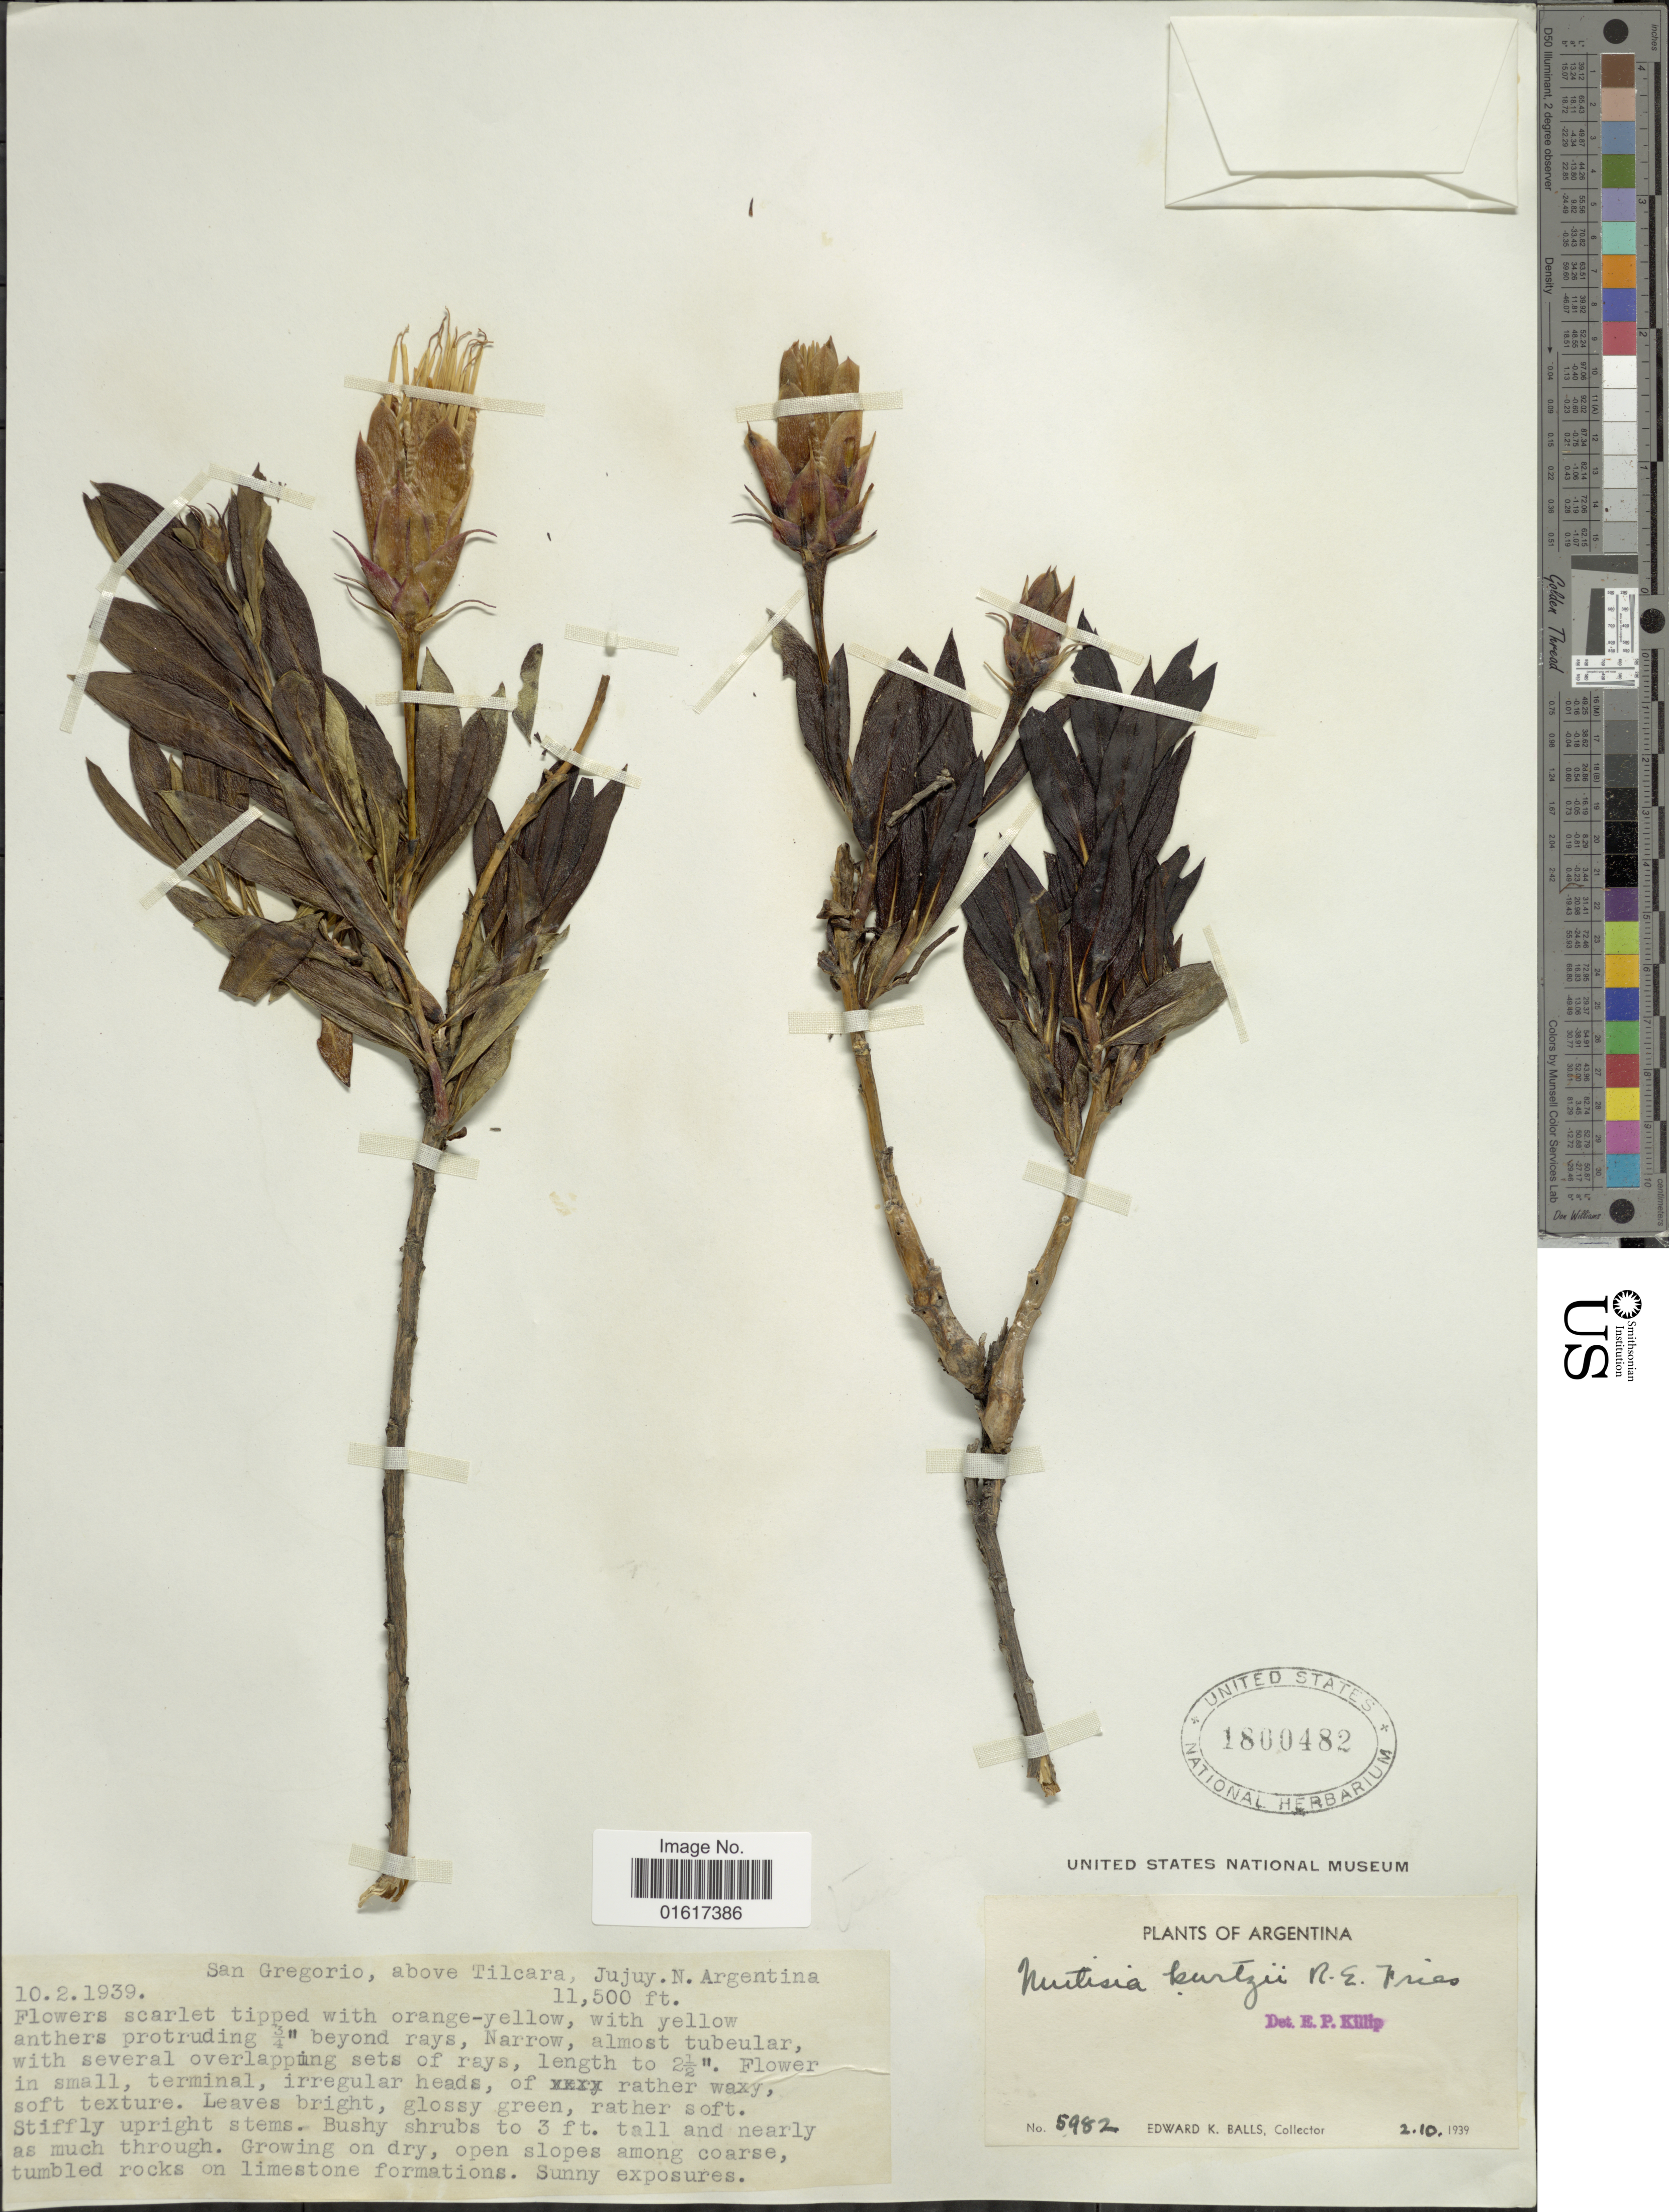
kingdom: Plantae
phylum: Tracheophyta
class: Magnoliopsida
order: Asterales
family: Asteraceae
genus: Mutisia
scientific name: Mutisia kurtzii var. kurtzii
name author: R.E. Fr.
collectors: E. K. Balls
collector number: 5982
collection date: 1939-02-10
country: Argentina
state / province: Jujuy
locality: San Gregorio, above Tilcara, N. Argentina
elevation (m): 3505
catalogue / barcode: US 1800482